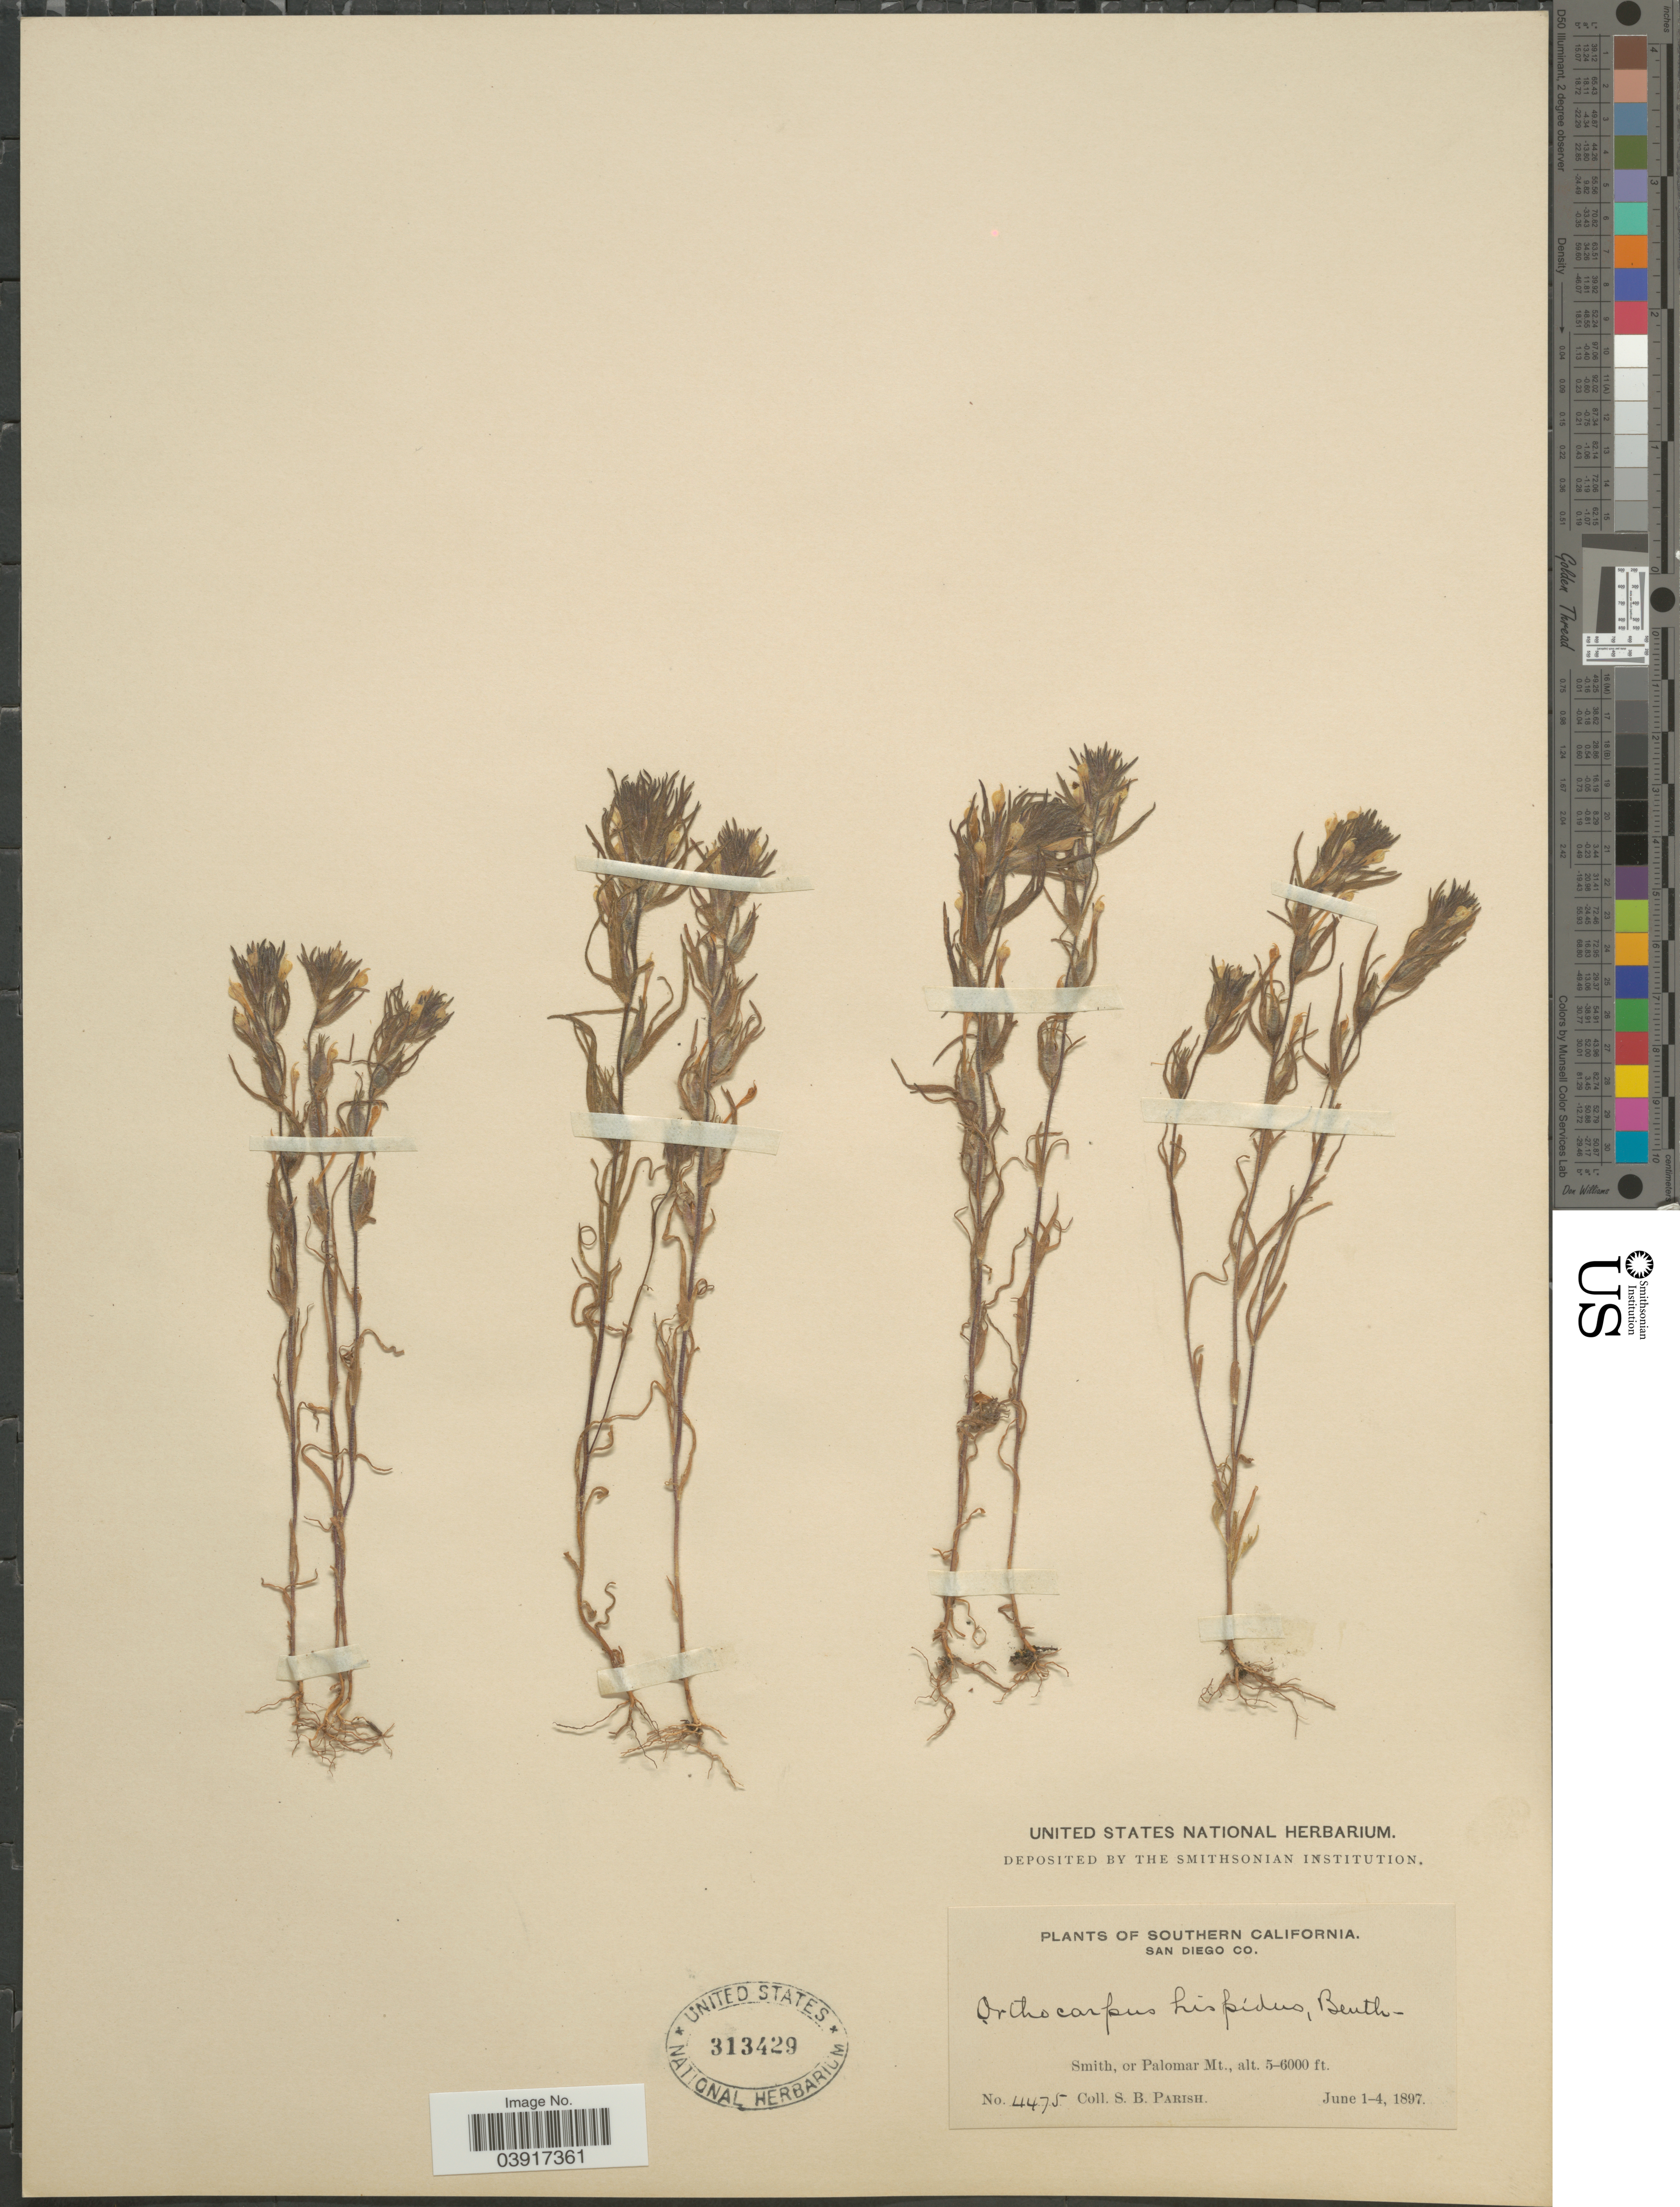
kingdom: Plantae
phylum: Tracheophyta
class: Magnoliopsida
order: Lamiales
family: Orobanchaceae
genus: Orthocarpus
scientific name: Orthocarpus hispidus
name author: Benth.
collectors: S. B. Parish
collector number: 4475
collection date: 1897-06-01/1897-06-04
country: United States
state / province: California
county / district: San Diego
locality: Southern California. San Diego Co. Smith, or Palomar Mt.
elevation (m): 1524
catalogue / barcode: US 313429